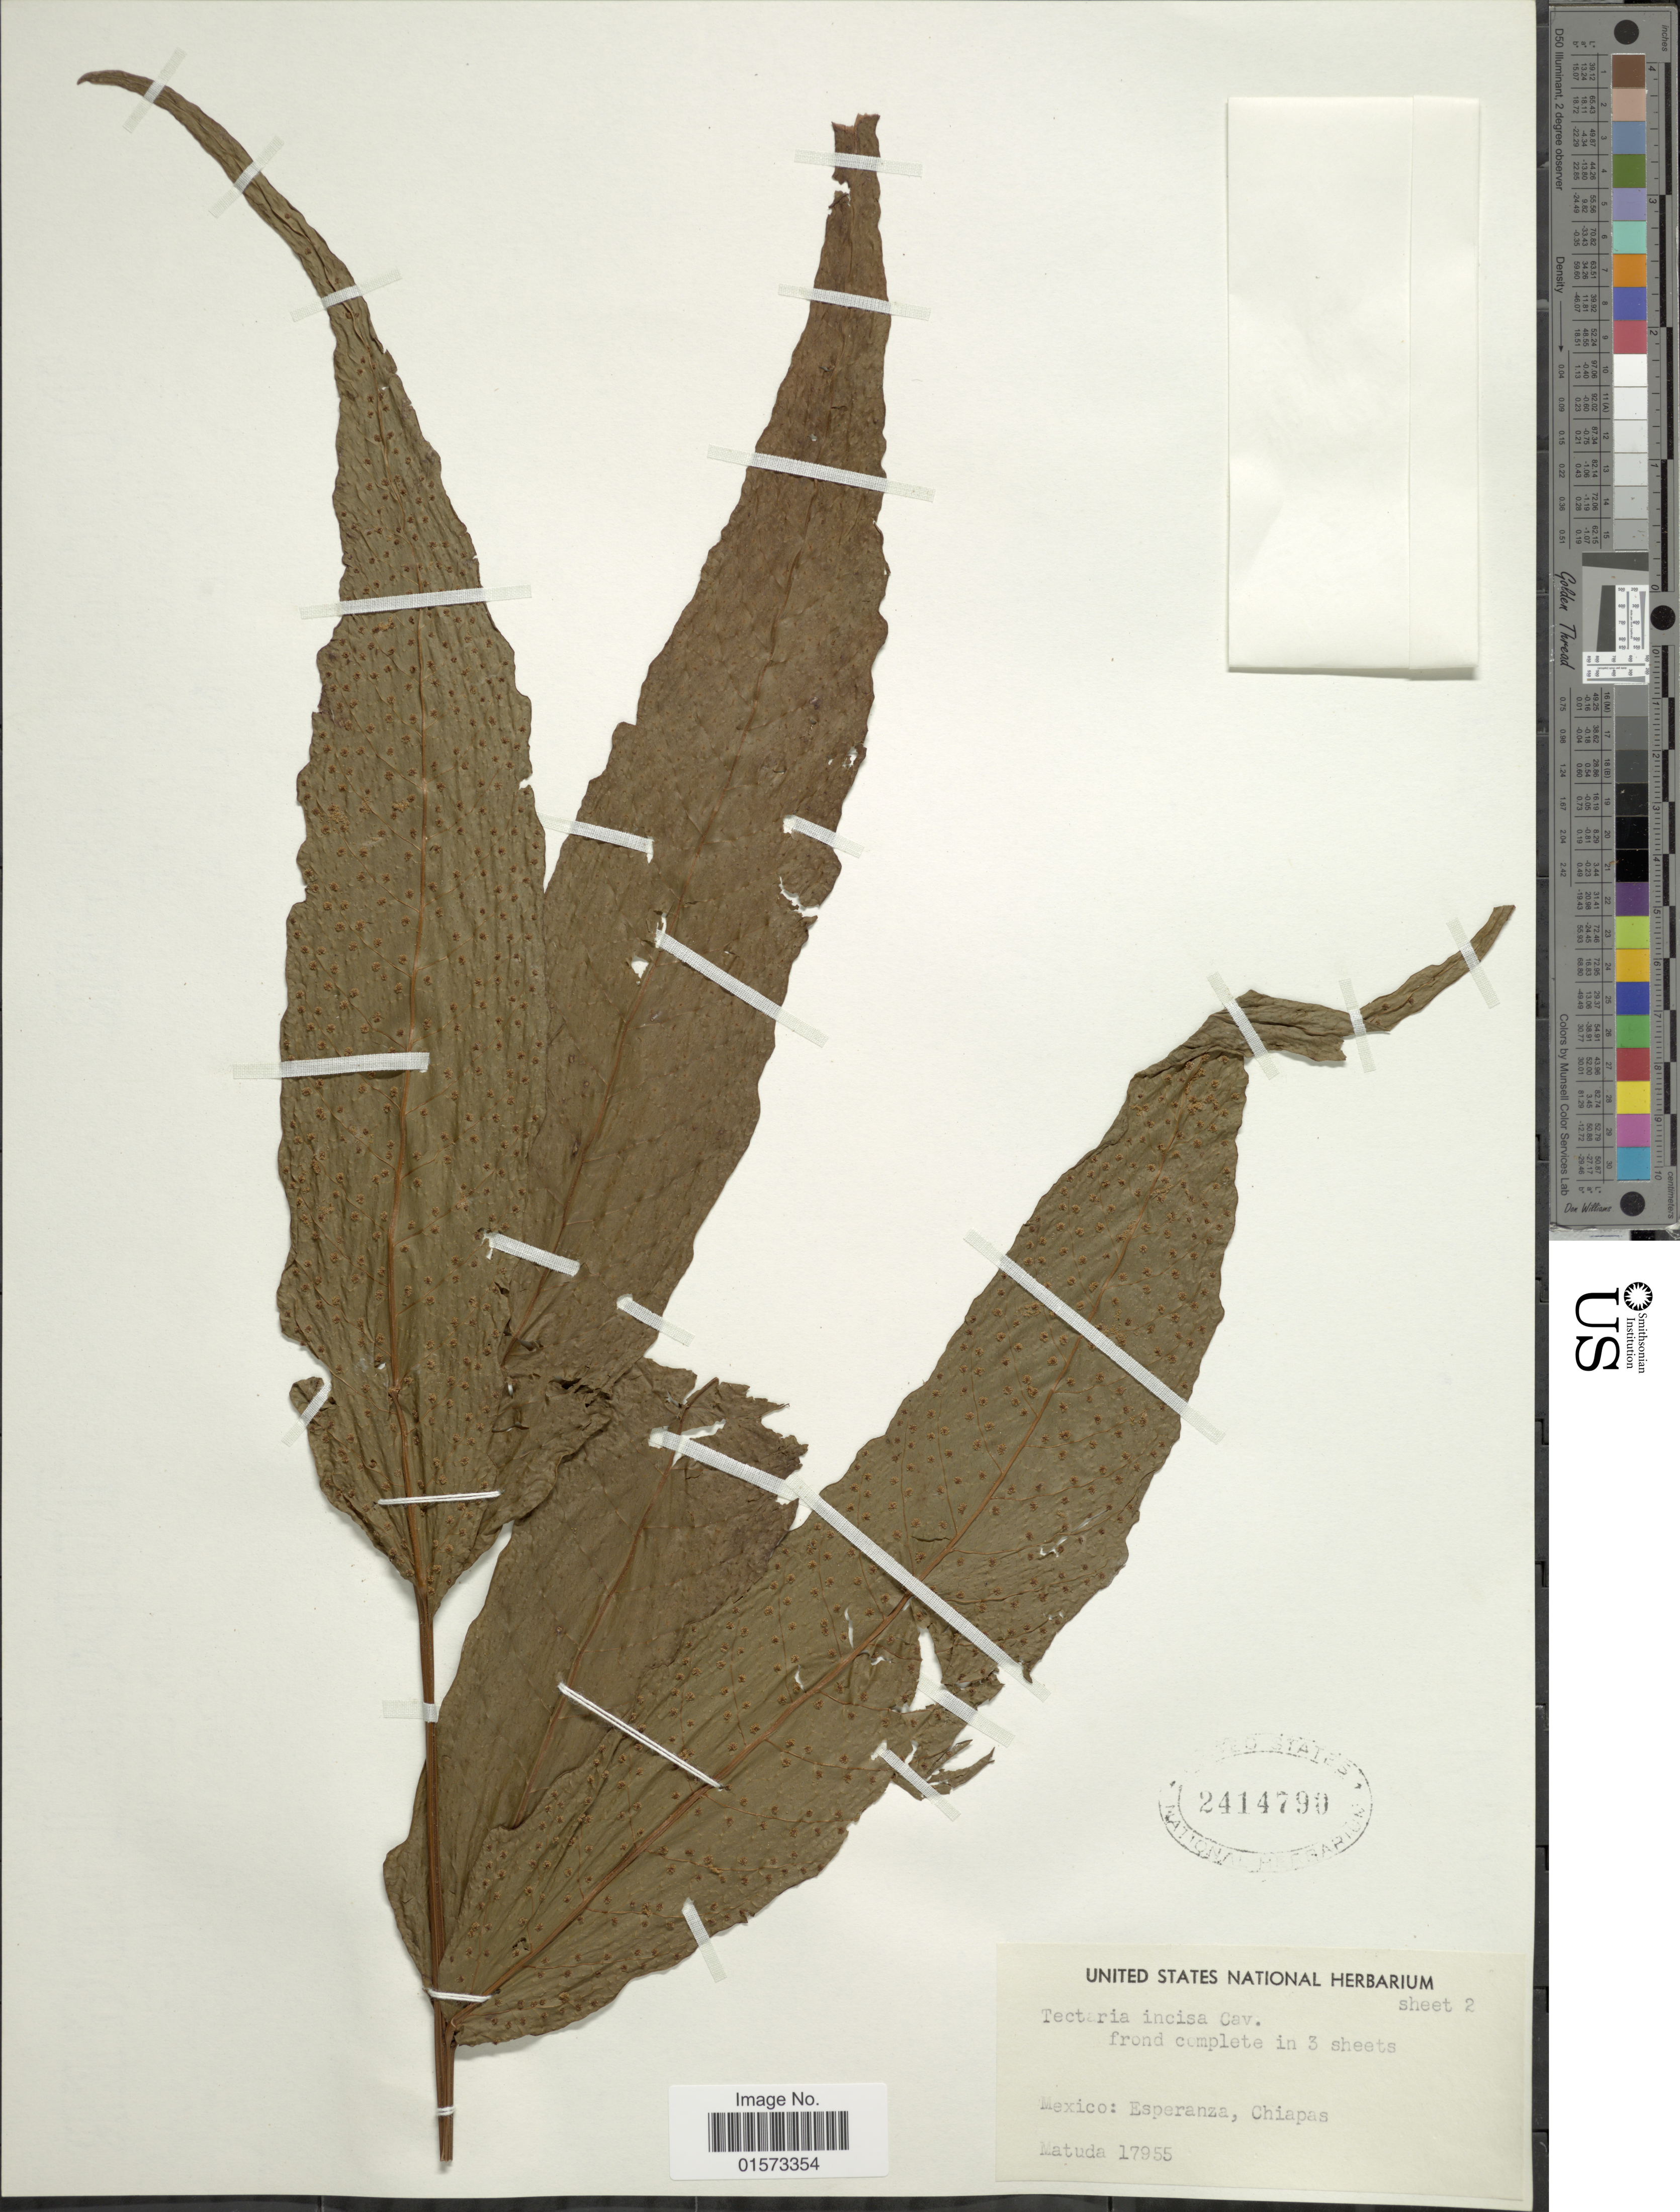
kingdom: Plantae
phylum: Tracheophyta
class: Polypodiopsida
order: Polypodiales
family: Tectariaceae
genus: Tectaria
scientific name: Tectaria incisa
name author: Cav.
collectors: -. Matuda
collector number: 17955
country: Mexico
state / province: Chiapas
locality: Mexico: Esperanza, Chiapas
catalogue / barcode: US 2141790